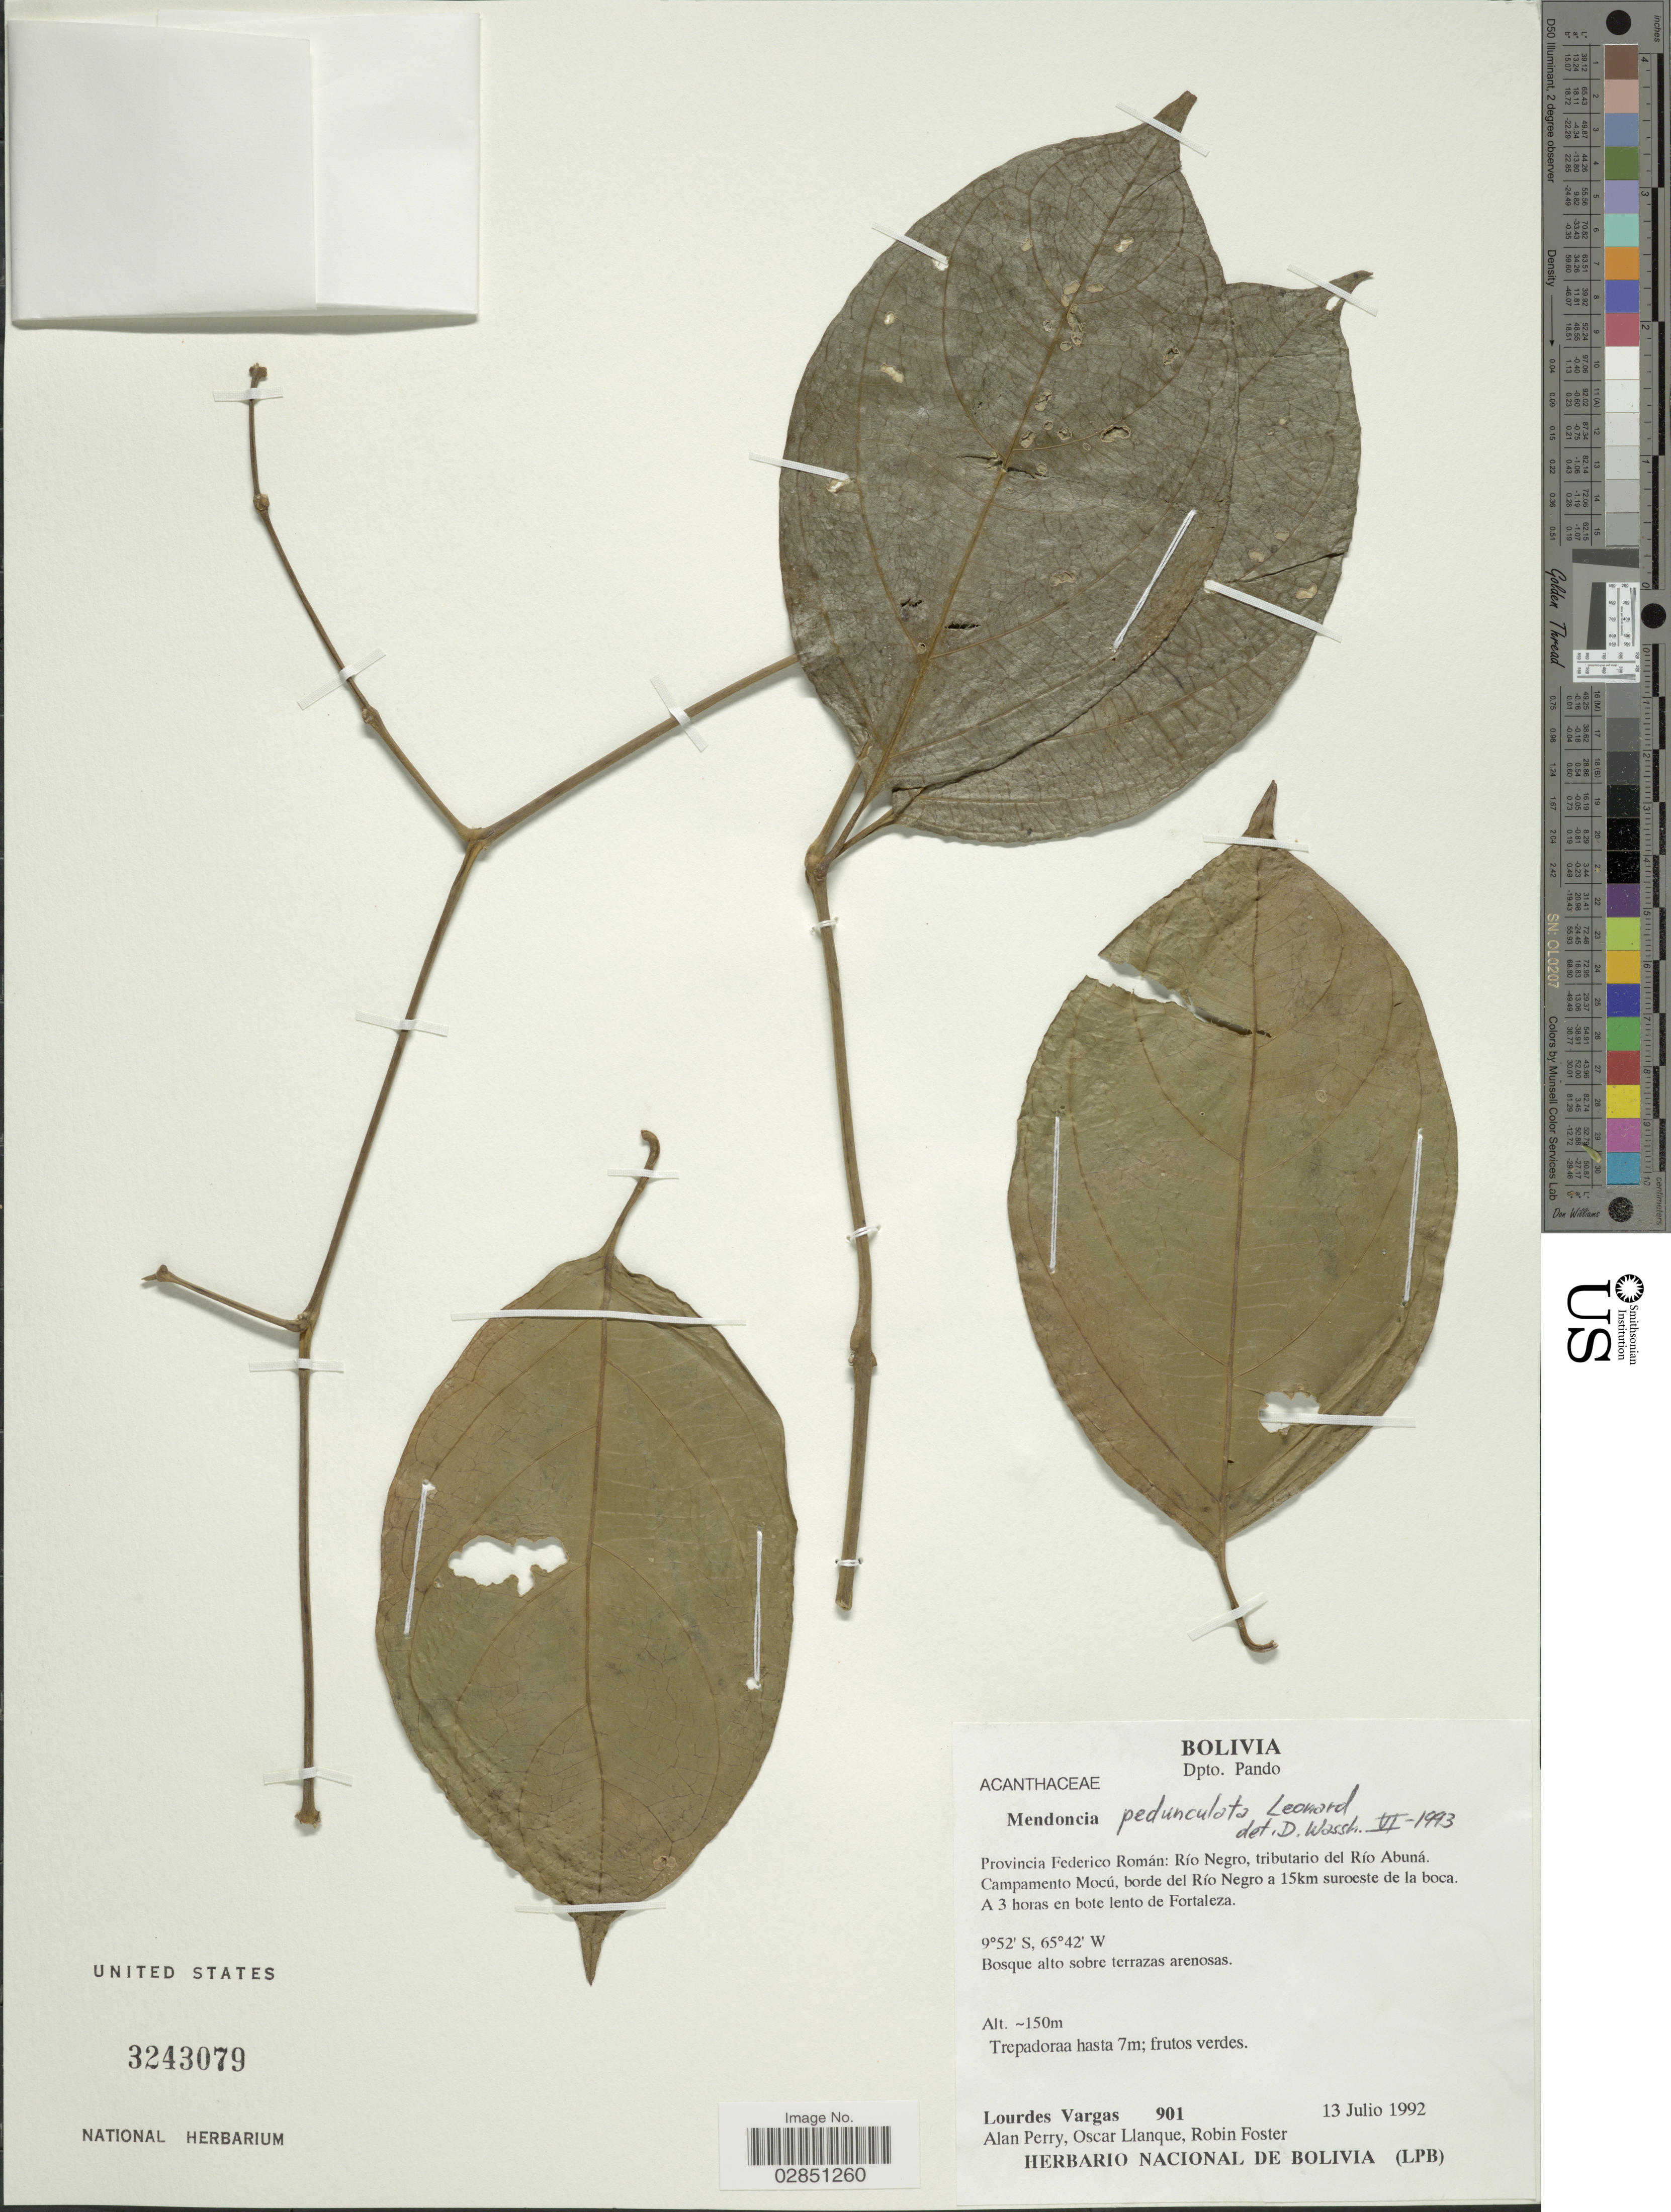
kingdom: Plantae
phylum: Tracheophyta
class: Magnoliopsida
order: Lamiales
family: Acanthaceae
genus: Mendoncia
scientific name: Mendoncia meyeniana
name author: Nees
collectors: L. Vargas, A. Perry, O. Llanque & R. B. Foster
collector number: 901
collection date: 1992-07-13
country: Bolivia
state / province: Pando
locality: Dpto. Pando. Provincia Federicio Román: Río Negro, tributario del Río Abuná. Campamento Mocú, borde del Río Negro a 15km suroeste de la boca. A 3 horas en bote lento de Fortaleza.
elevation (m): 150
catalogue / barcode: US 3243079